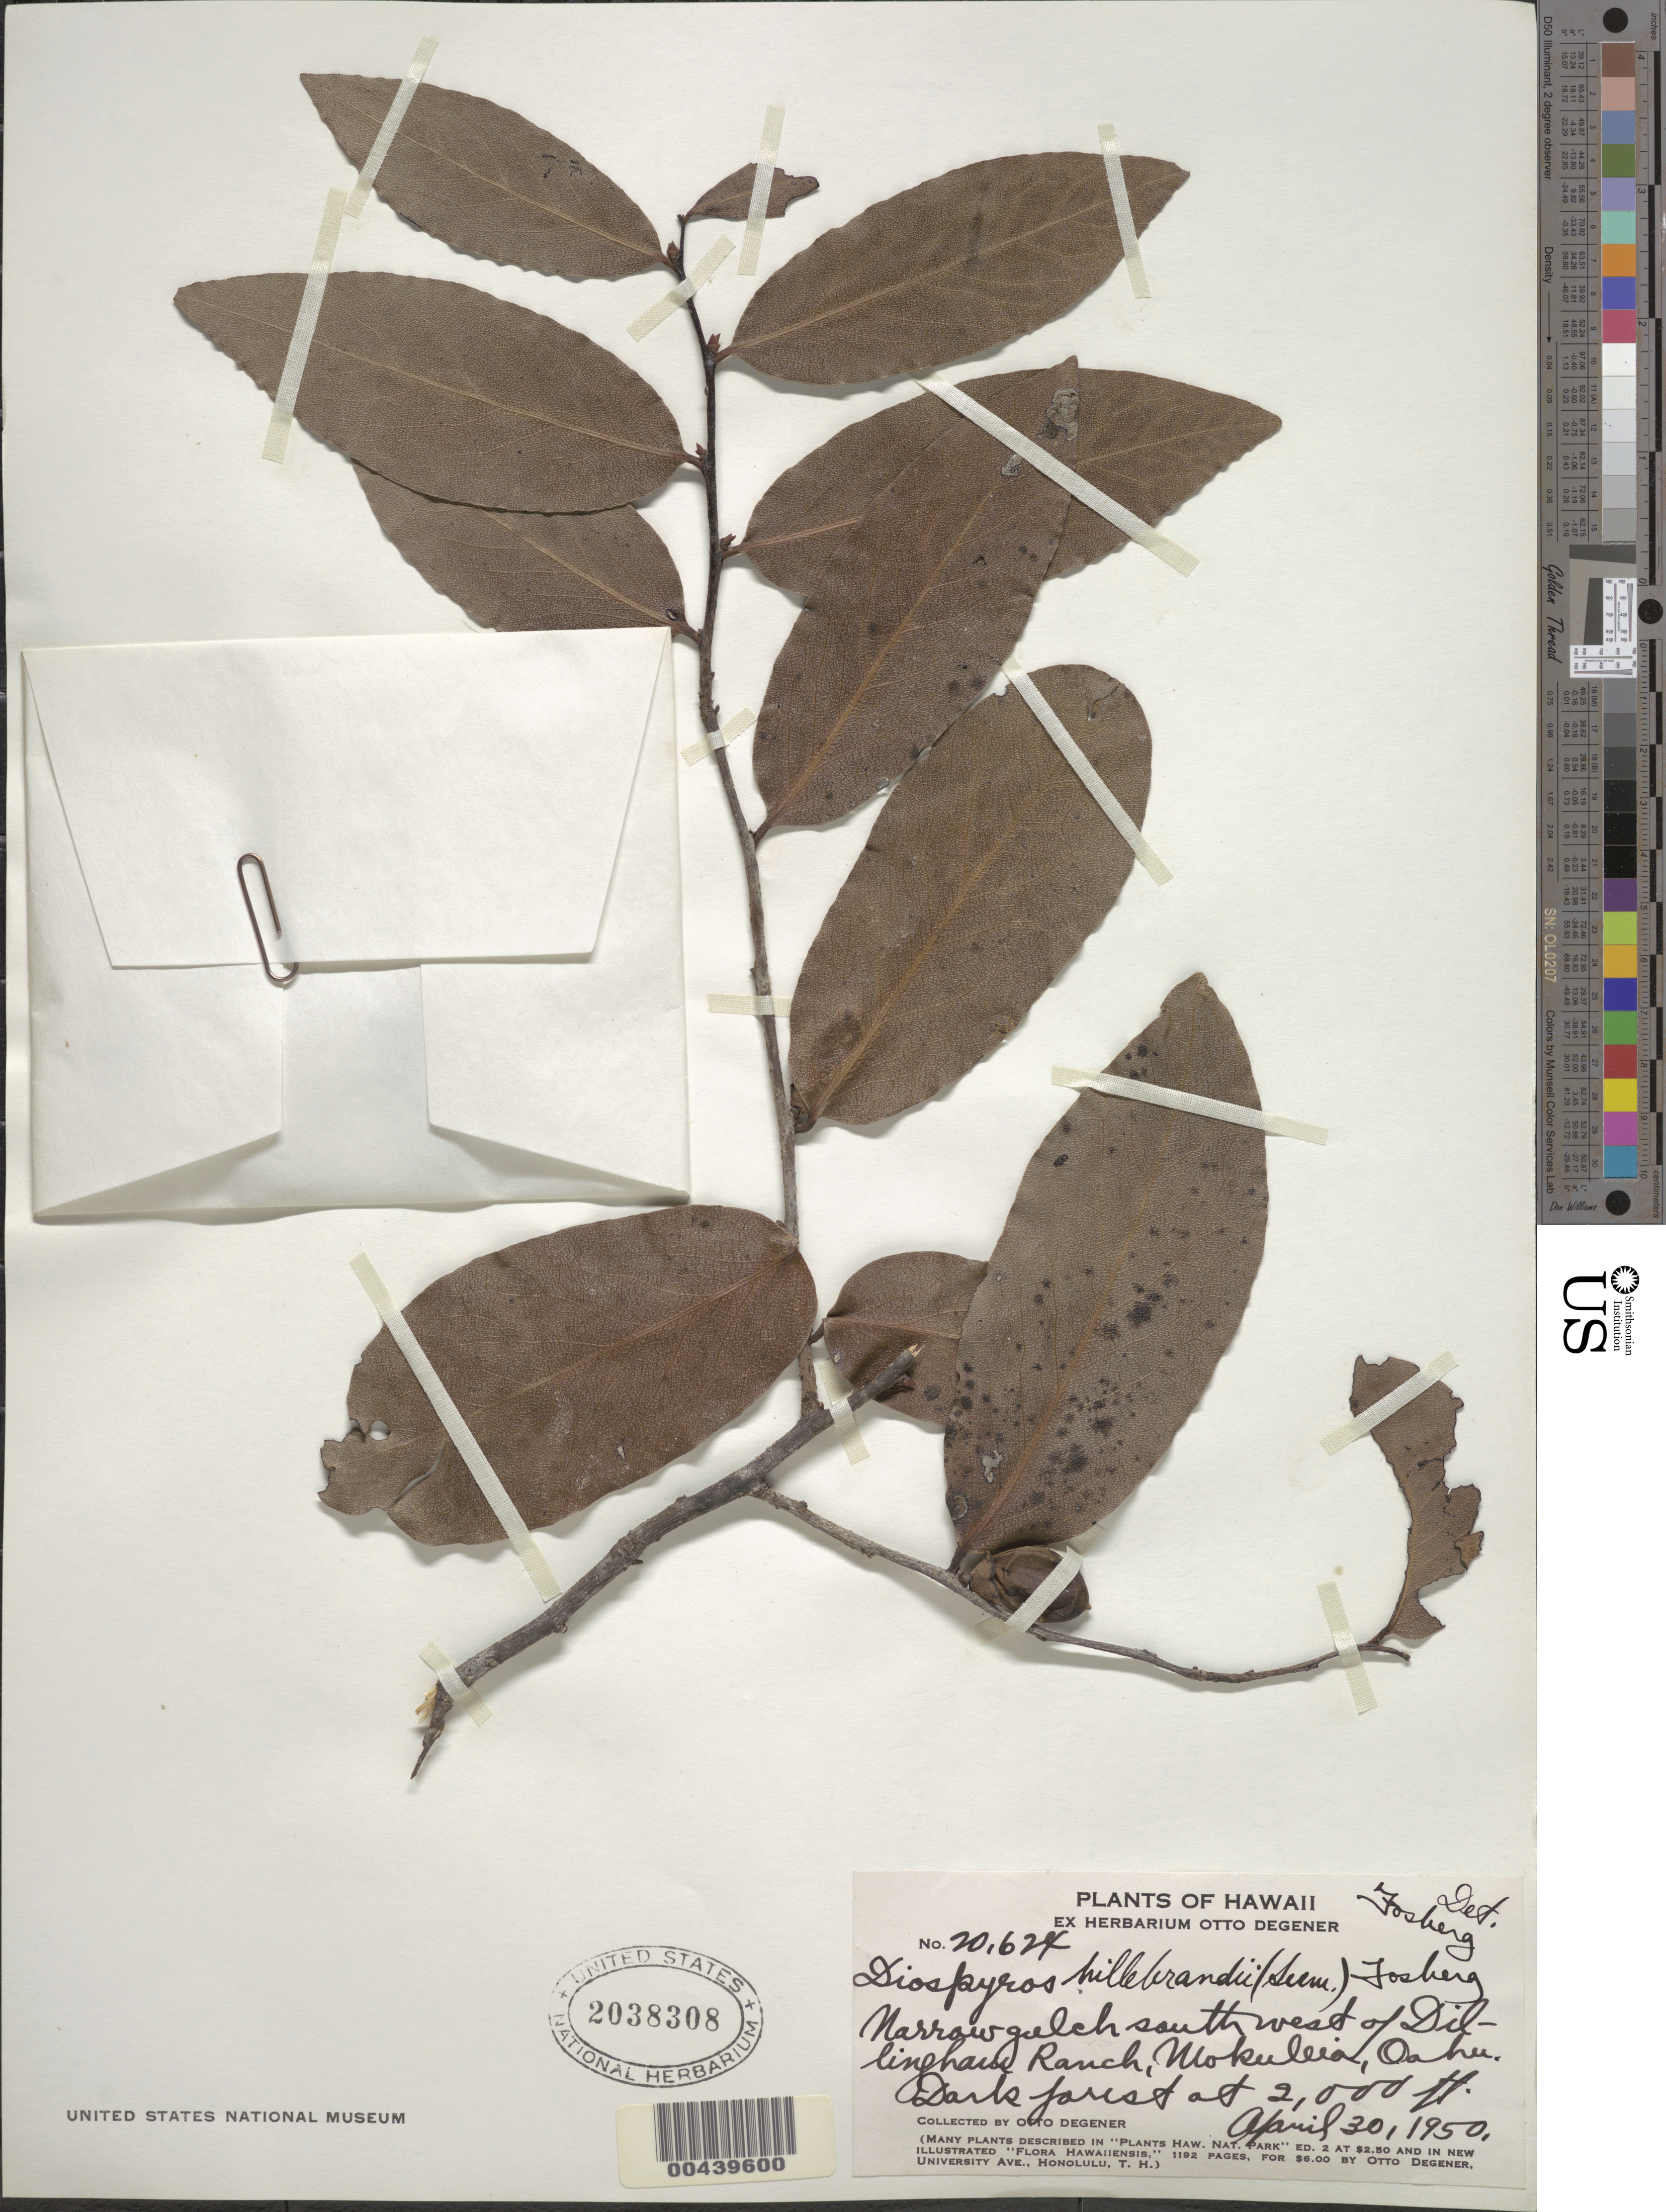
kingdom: Plantae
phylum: Tracheophyta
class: Magnoliopsida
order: Ericales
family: Ebenaceae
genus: Diospyros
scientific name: Diospyros hillebrandii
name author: (Seem.) Fosberg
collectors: O. Degener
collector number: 20624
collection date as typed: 30 Apr 1950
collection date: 1950-04-30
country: United States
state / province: Hawaii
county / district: Honolulu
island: Oahu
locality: Narrow gulch SW of Dillingham Ranch, Moluleia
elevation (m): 610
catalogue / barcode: US 2038308